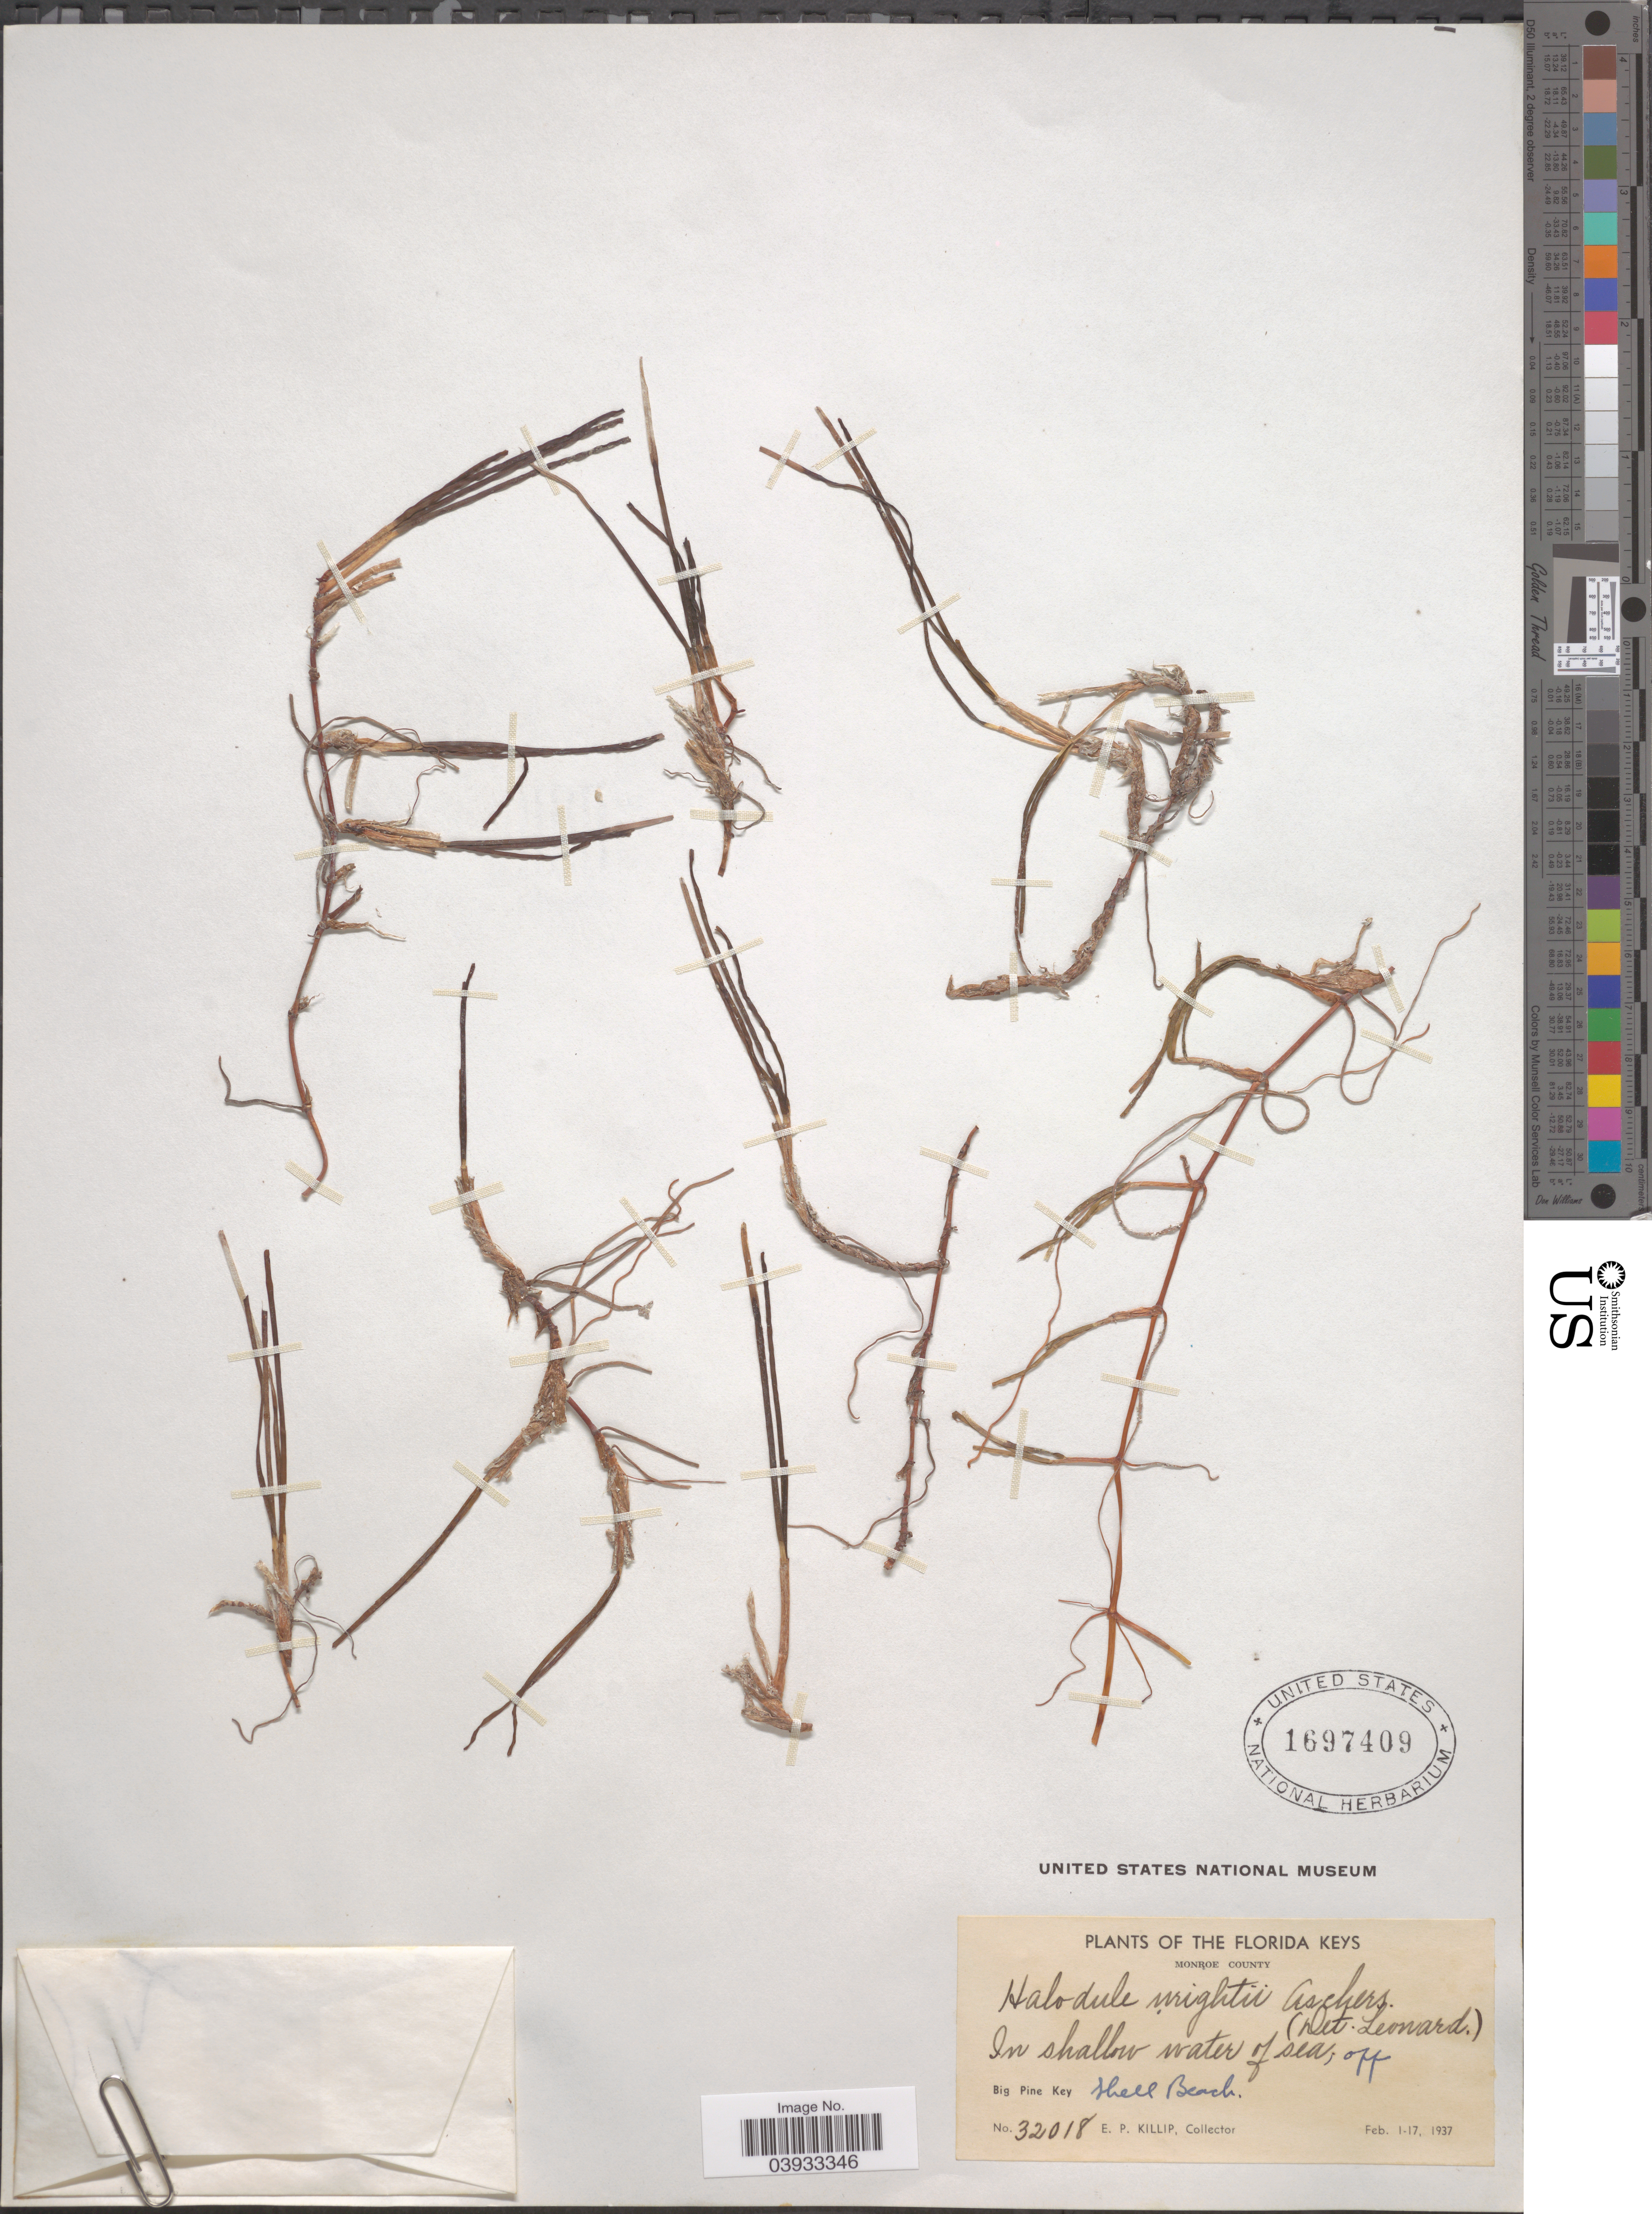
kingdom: Plantae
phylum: Tracheophyta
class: Liliopsida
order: Alismatales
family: Cymodoceaceae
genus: Halodule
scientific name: Halodule wrightii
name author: Asch.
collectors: E. P. Killip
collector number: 32018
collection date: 1937-02-01/1937-02-17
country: United States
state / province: Florida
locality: The Florida Keys. Monroe County. In shallow water of sea, off Shell Beach. Big Pine Key.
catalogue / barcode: US 1697409